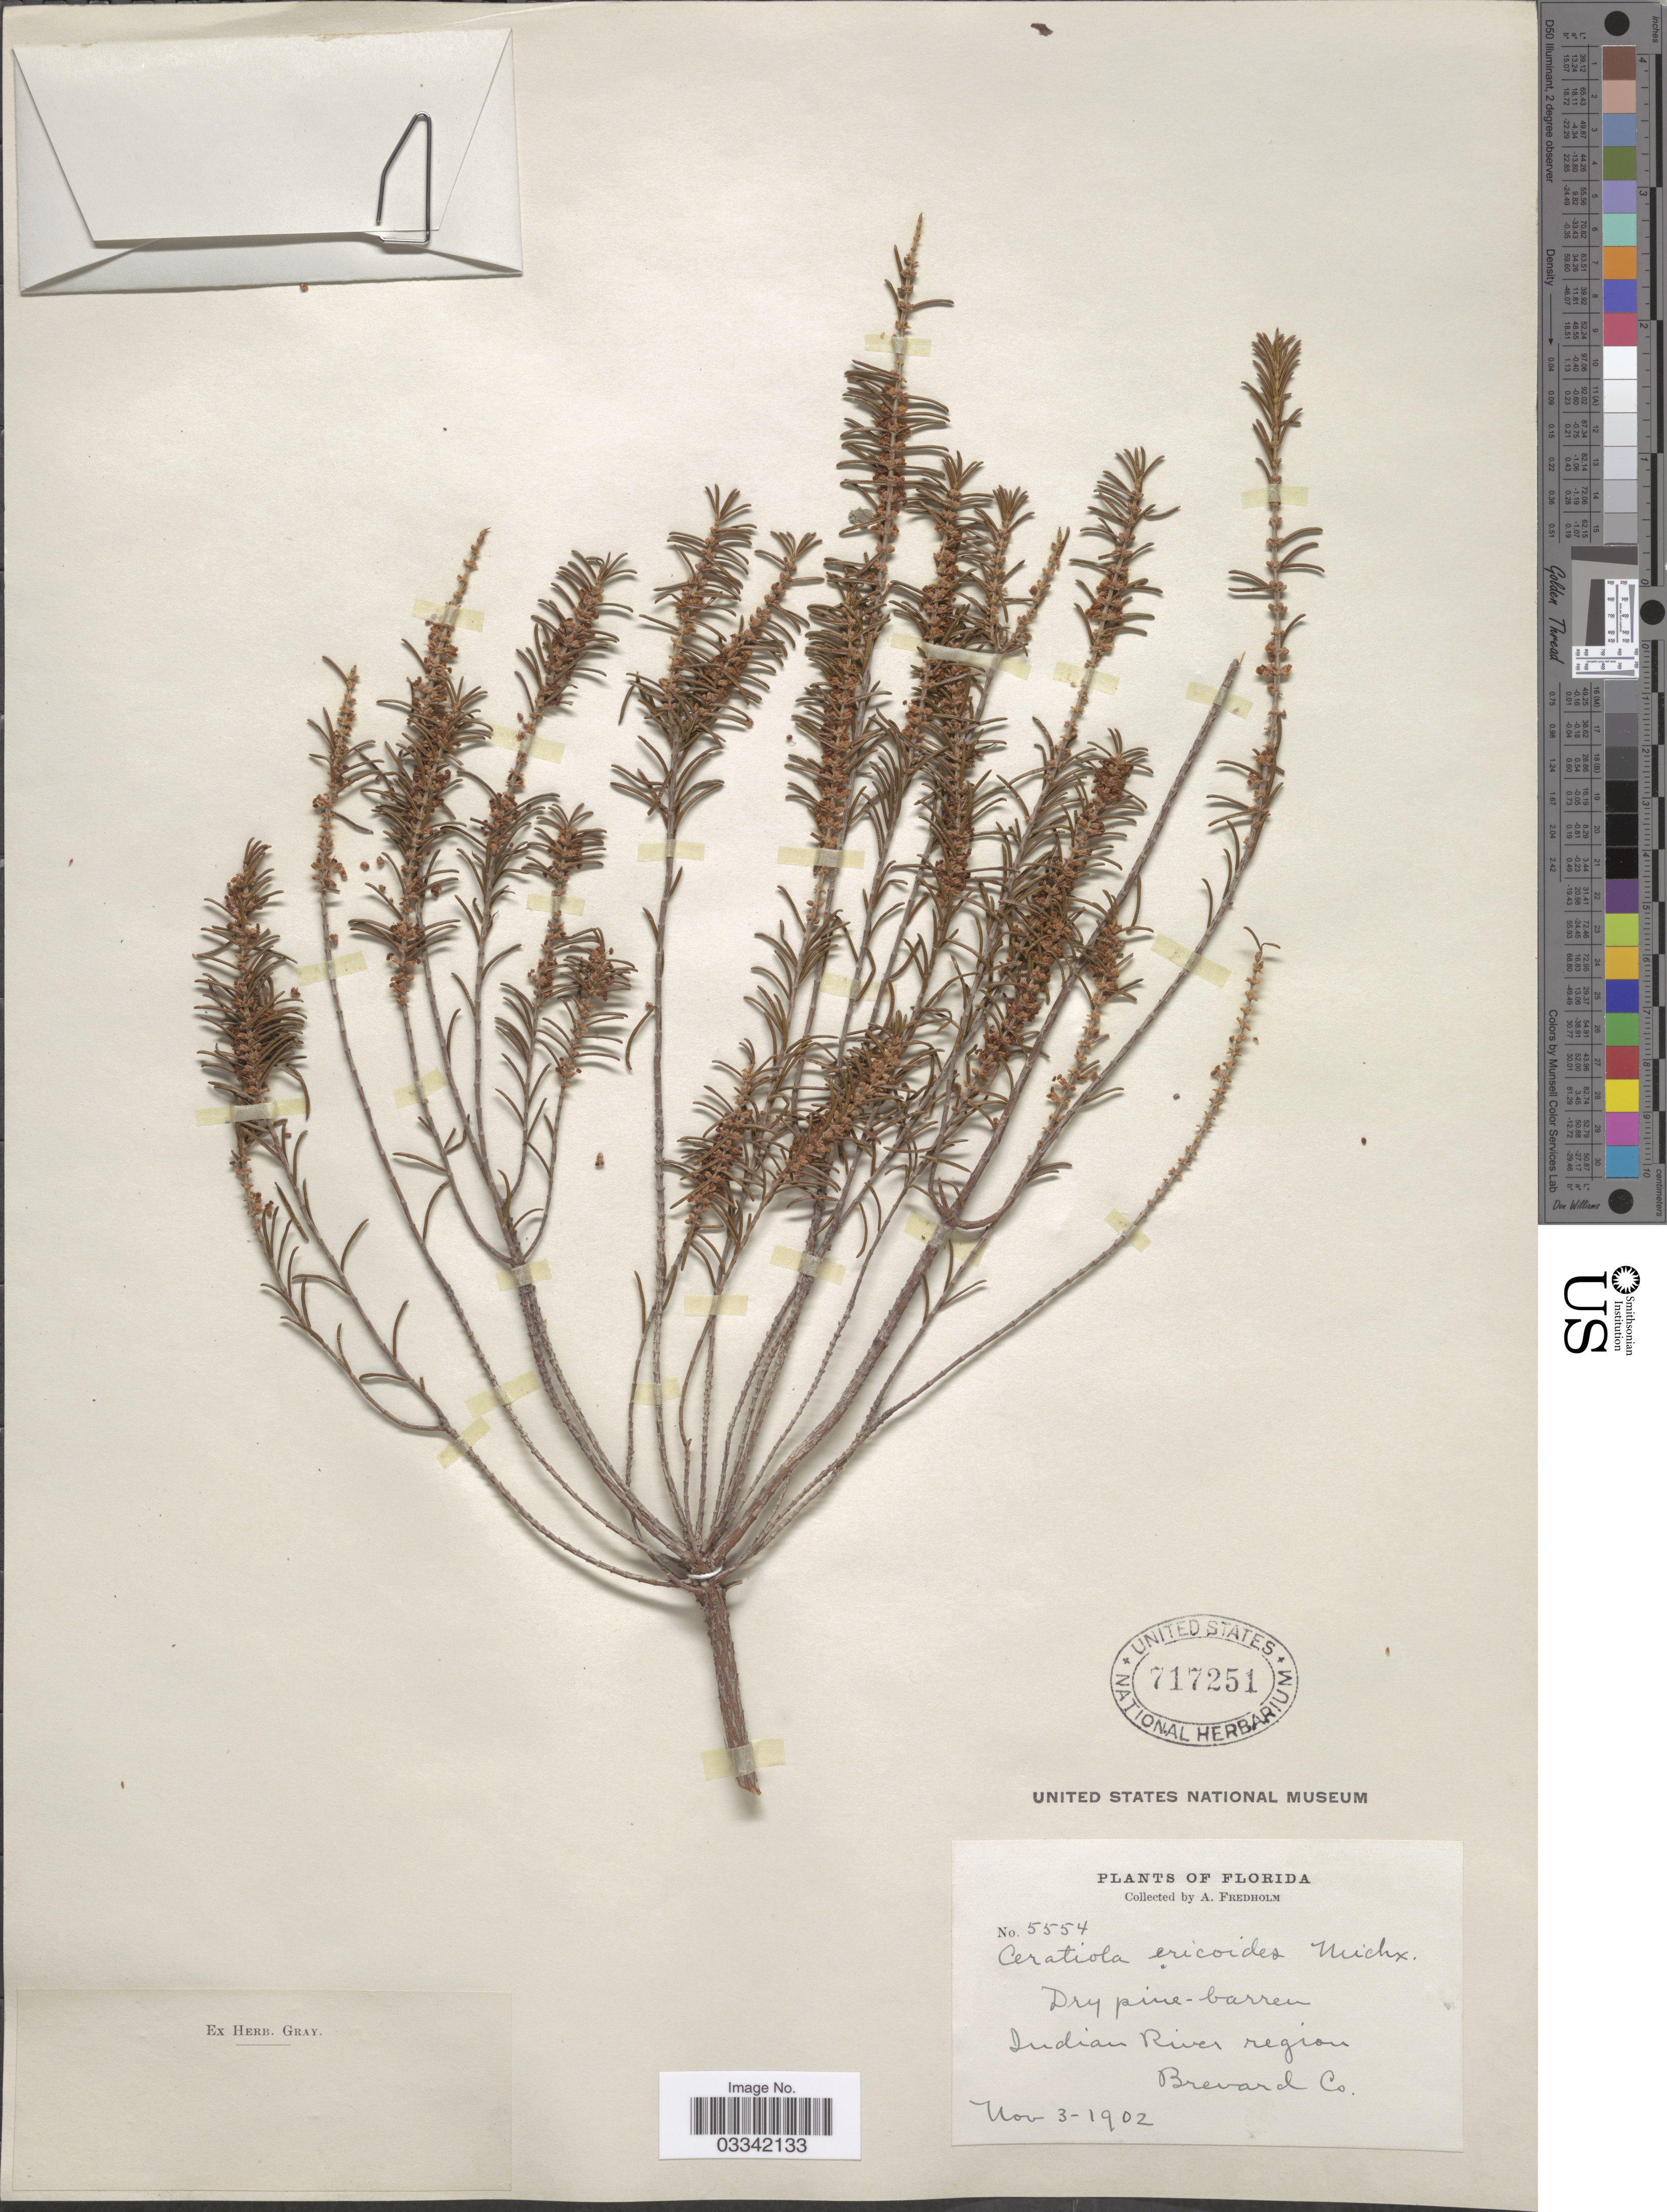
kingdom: Plantae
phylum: Tracheophyta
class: Magnoliopsida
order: Ericales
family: Ericaceae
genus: Ceratiola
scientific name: Ceratiola ericoides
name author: Michx.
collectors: A. Fredholm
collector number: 5554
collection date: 1902-11-03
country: United States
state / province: Florida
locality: Indian River region, Brevard Co.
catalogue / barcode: US 717251